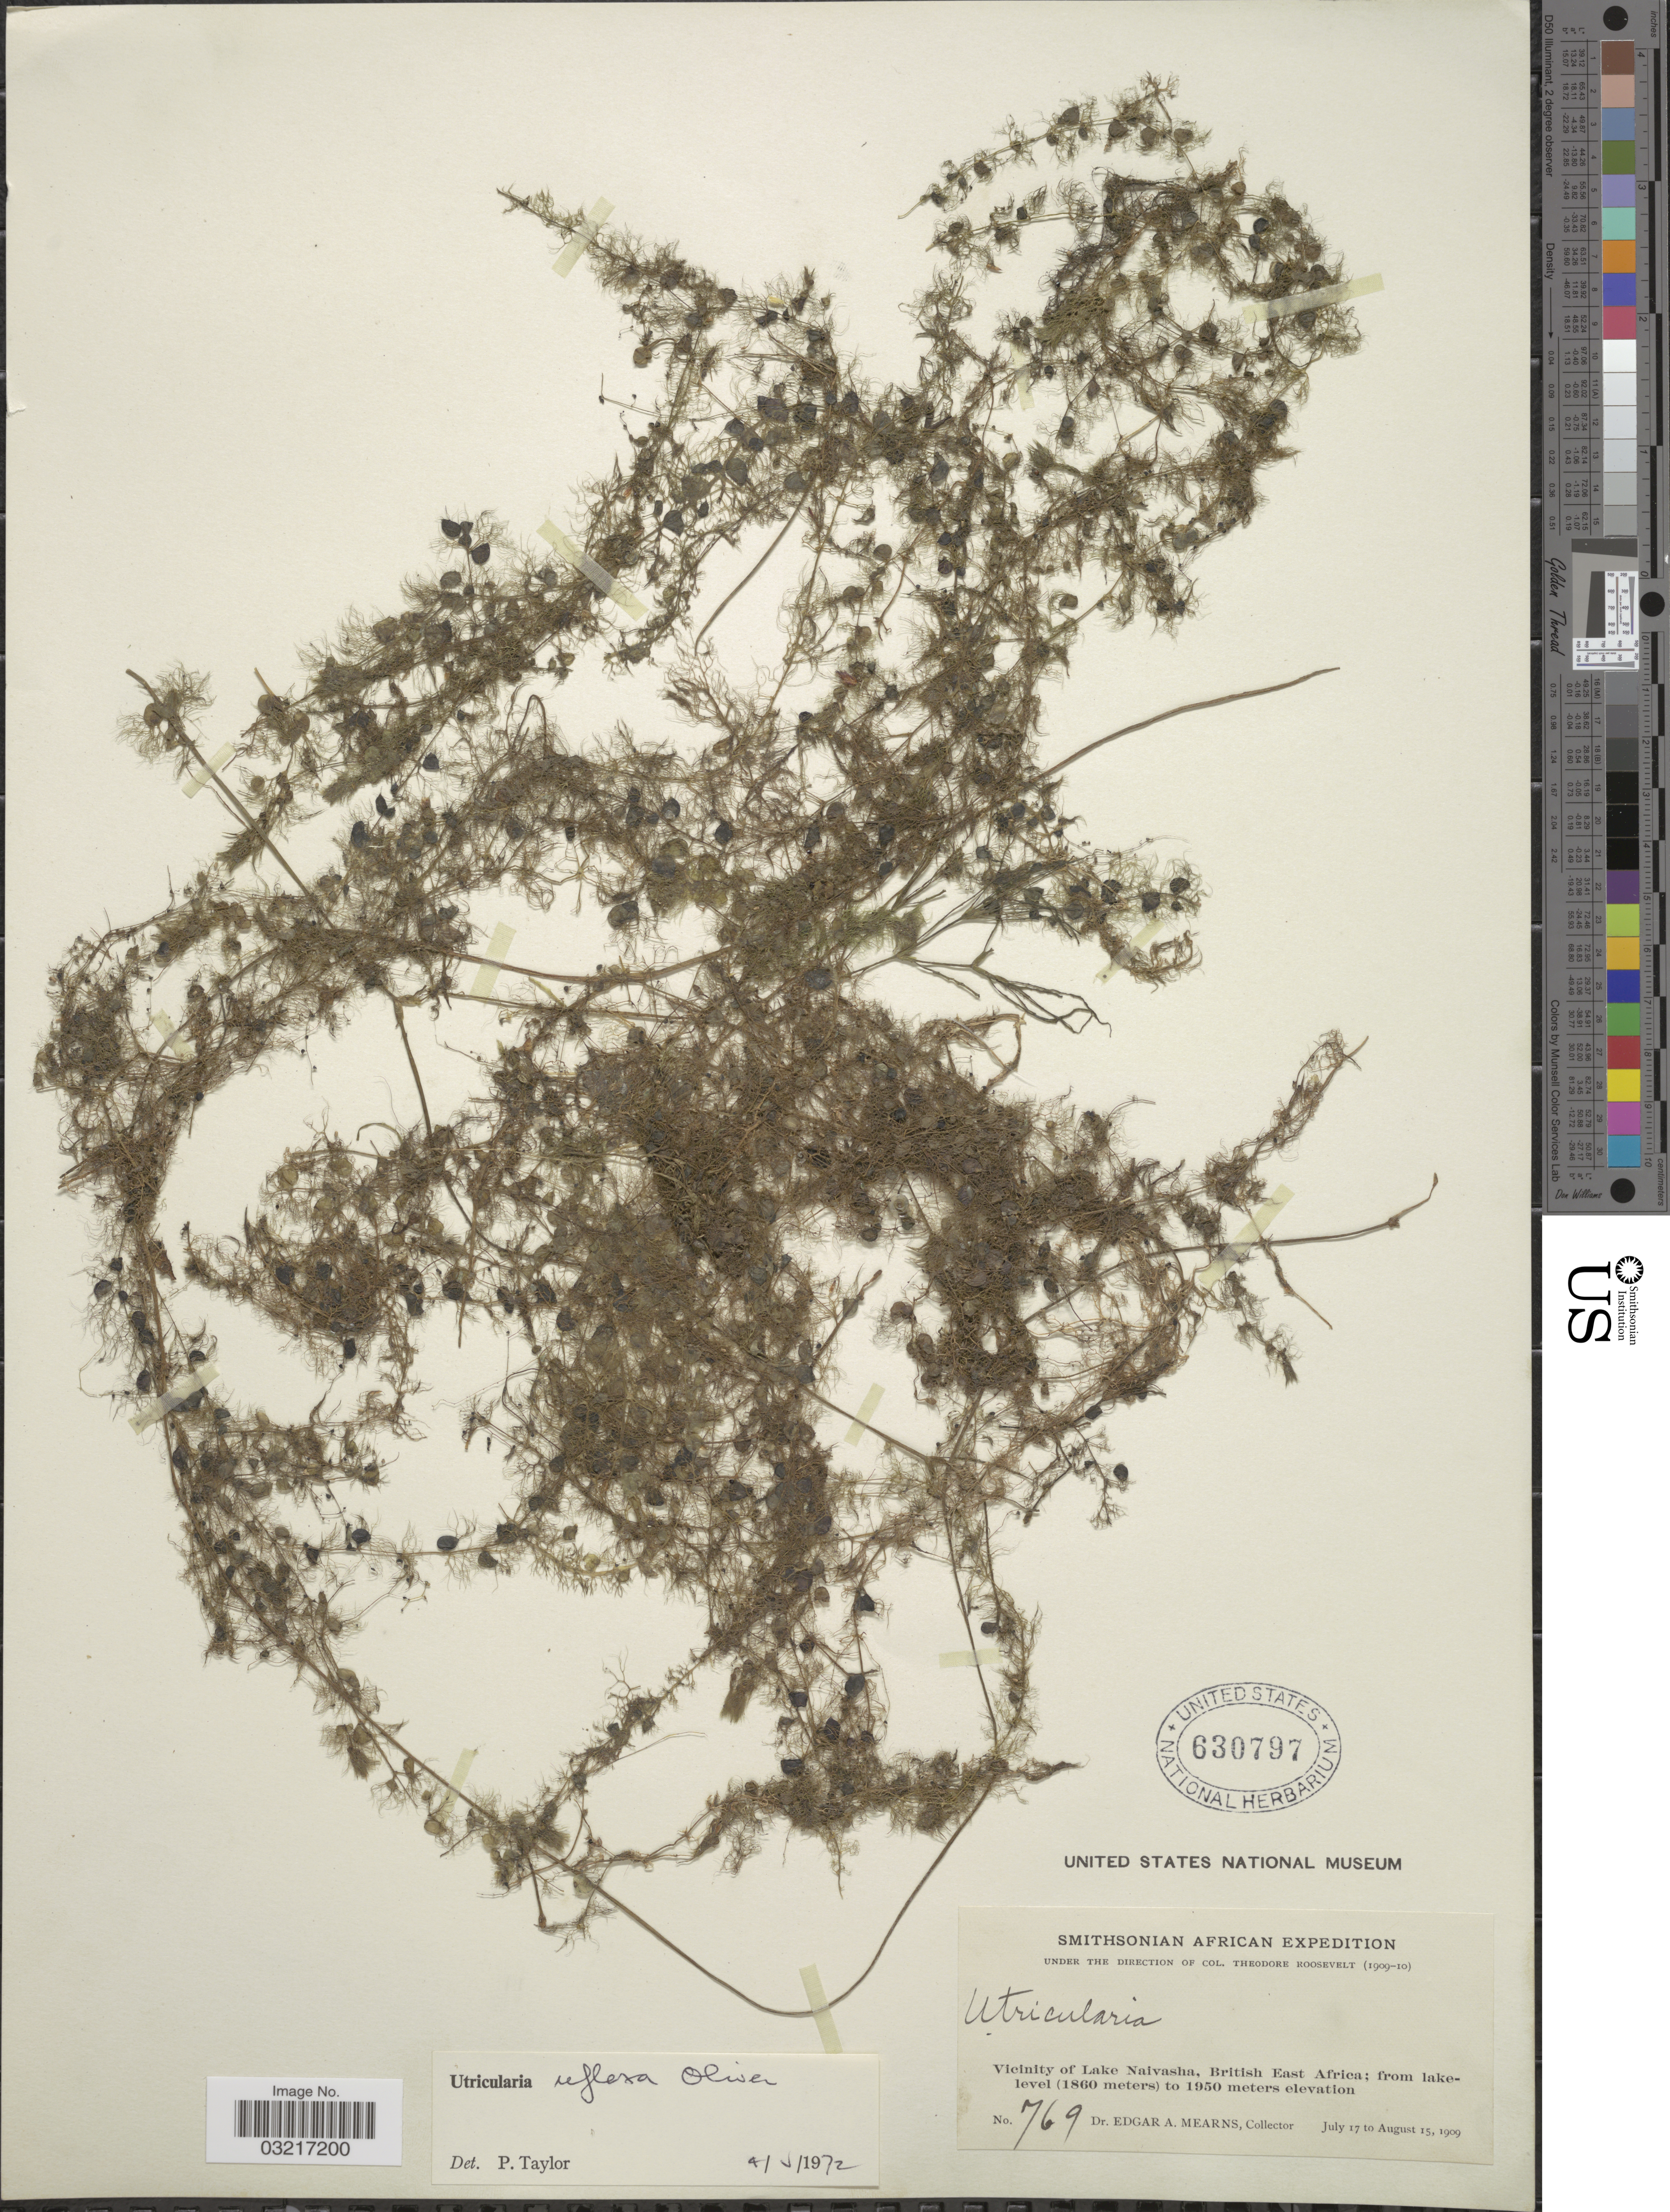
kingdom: Plantae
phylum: Tracheophyta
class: Magnoliopsida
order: Lamiales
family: Lentibulariaceae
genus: Utricularia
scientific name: Utricularia reflexa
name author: Oliv.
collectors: E. A. Mearns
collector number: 769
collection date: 1909-07-17/1909-08-15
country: Kenya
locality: Vicinity of Lake Naivasha, British East Africa.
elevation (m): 1860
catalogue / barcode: US 630797